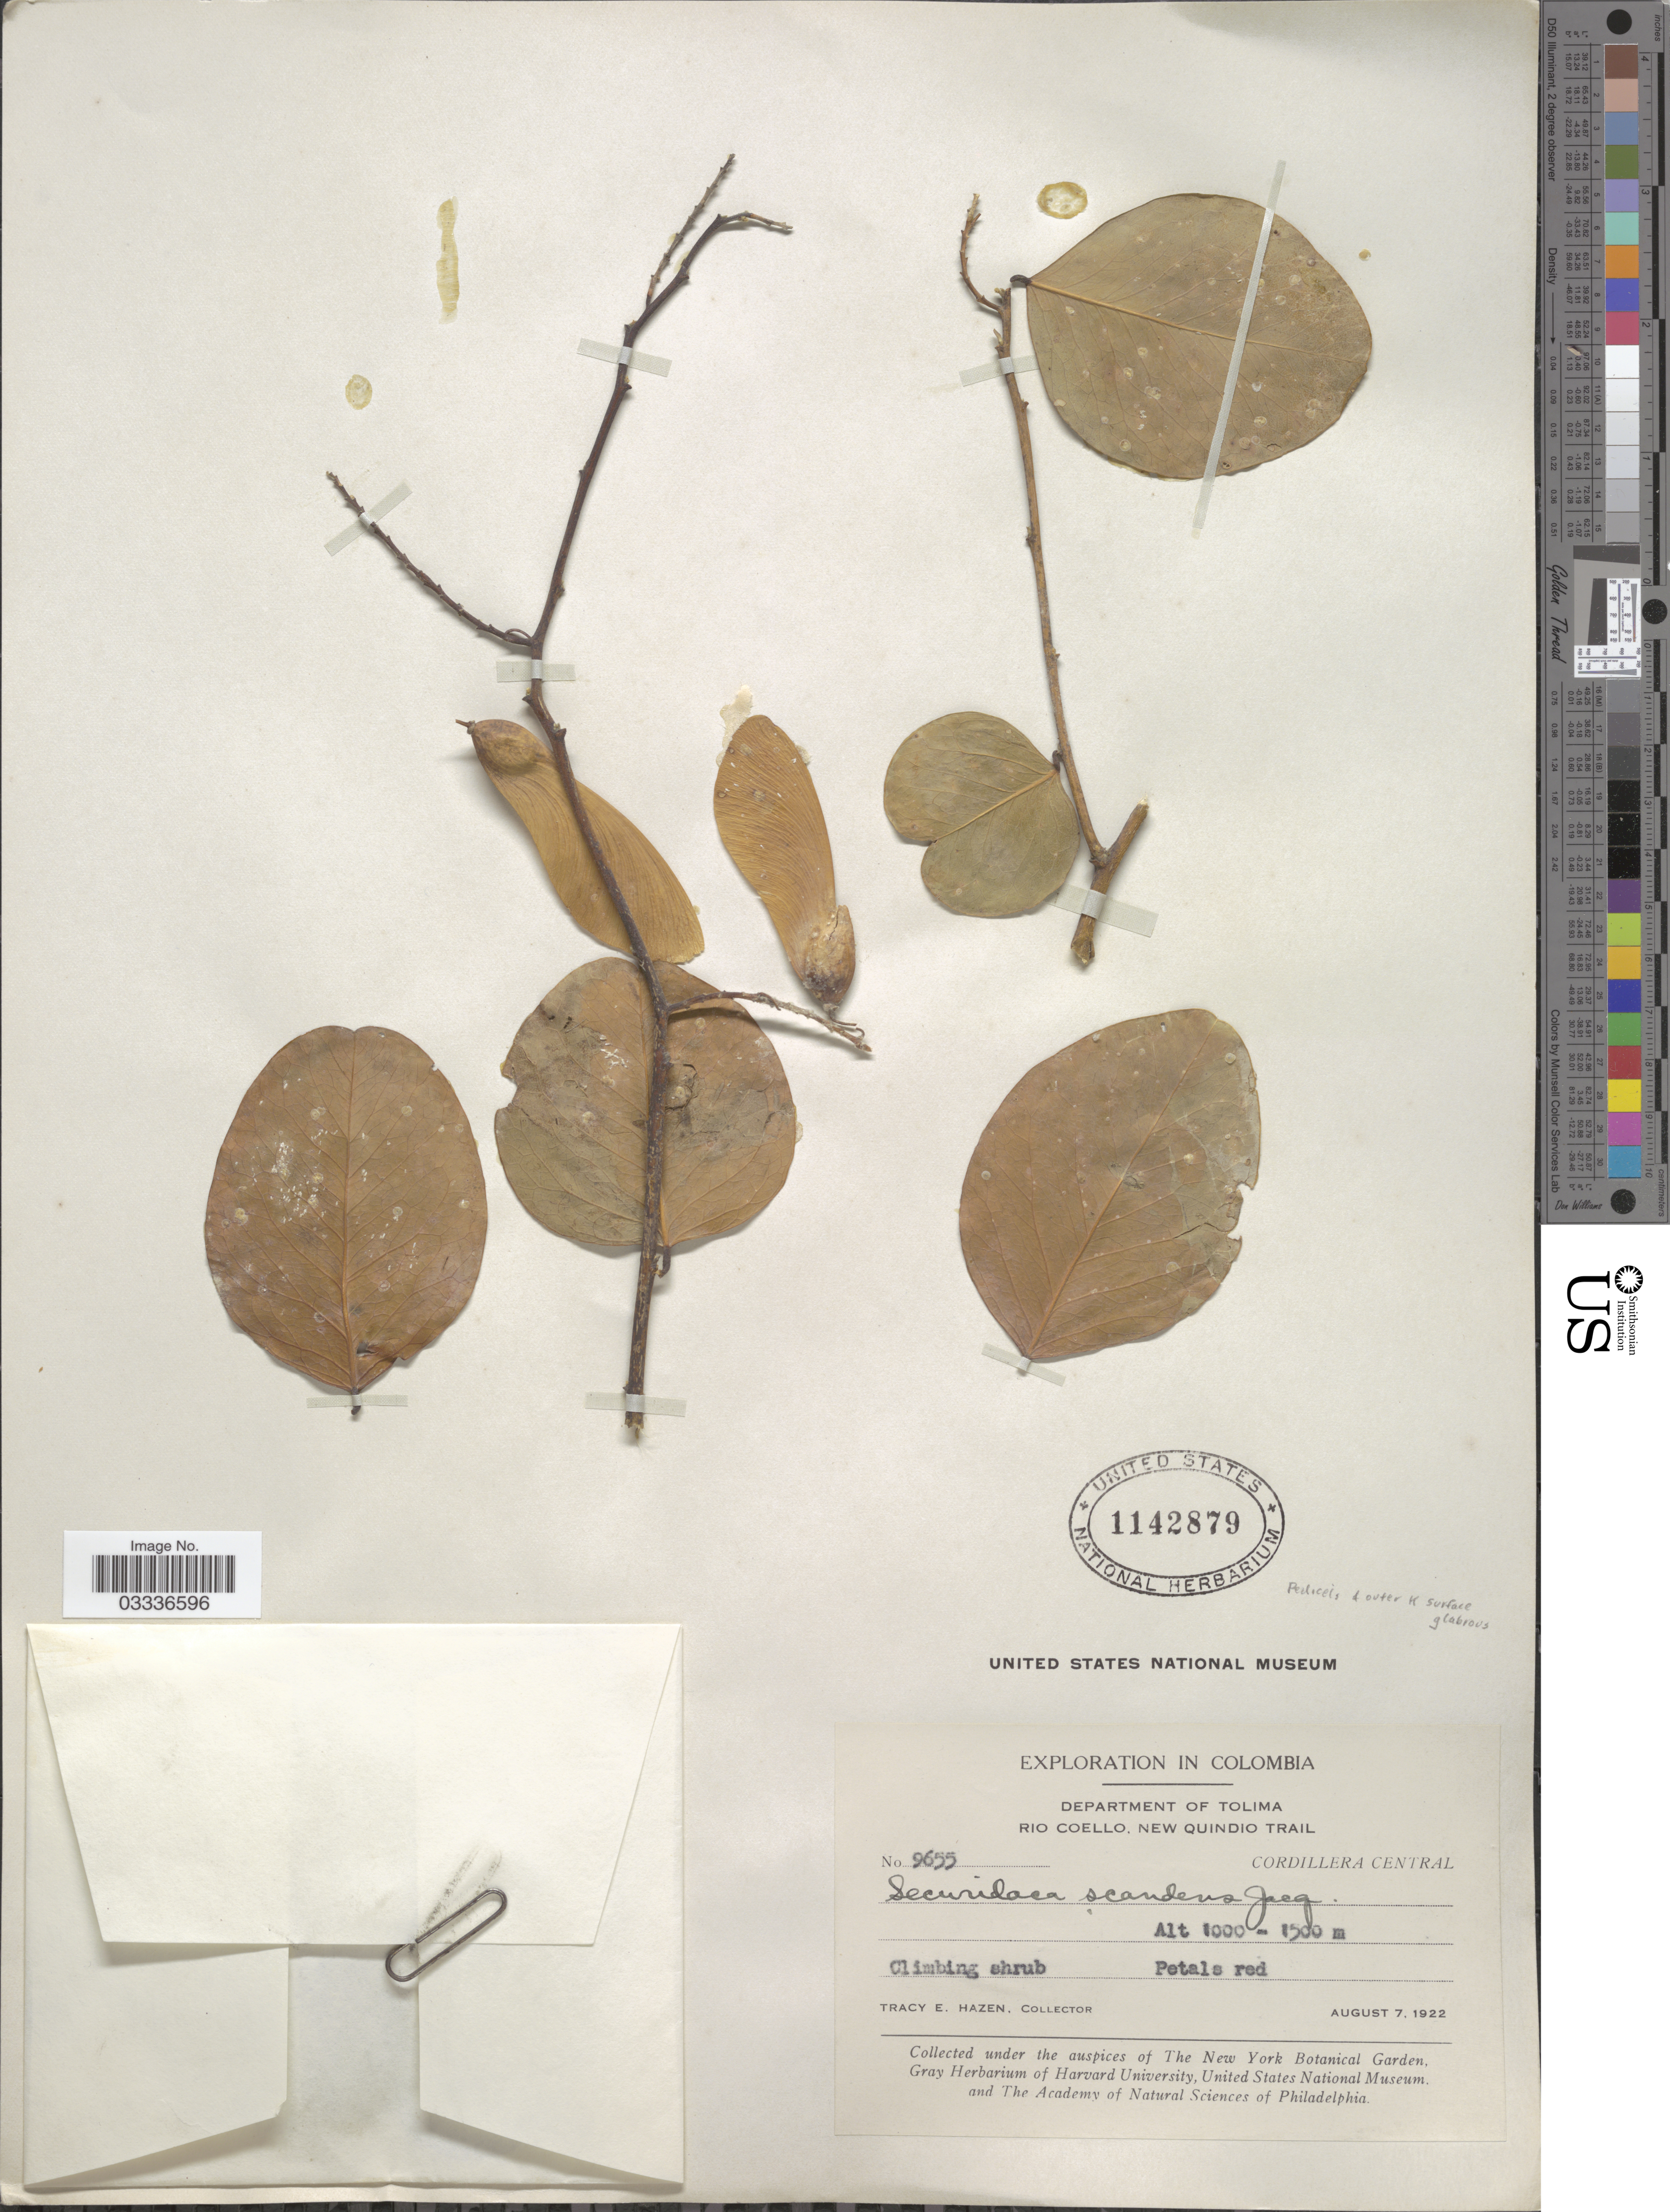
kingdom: Plantae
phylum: Tracheophyta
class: Magnoliopsida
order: Fabales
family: Polygalaceae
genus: Securidaca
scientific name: Securidaca scandens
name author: Jacq.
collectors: T. E. Hazen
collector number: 9655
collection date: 1922-08-07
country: Colombia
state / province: Tolima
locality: Department of Tolima. Rio Coello, New Quindio Trail. Cordillera Central.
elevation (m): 1000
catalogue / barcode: US 1142879